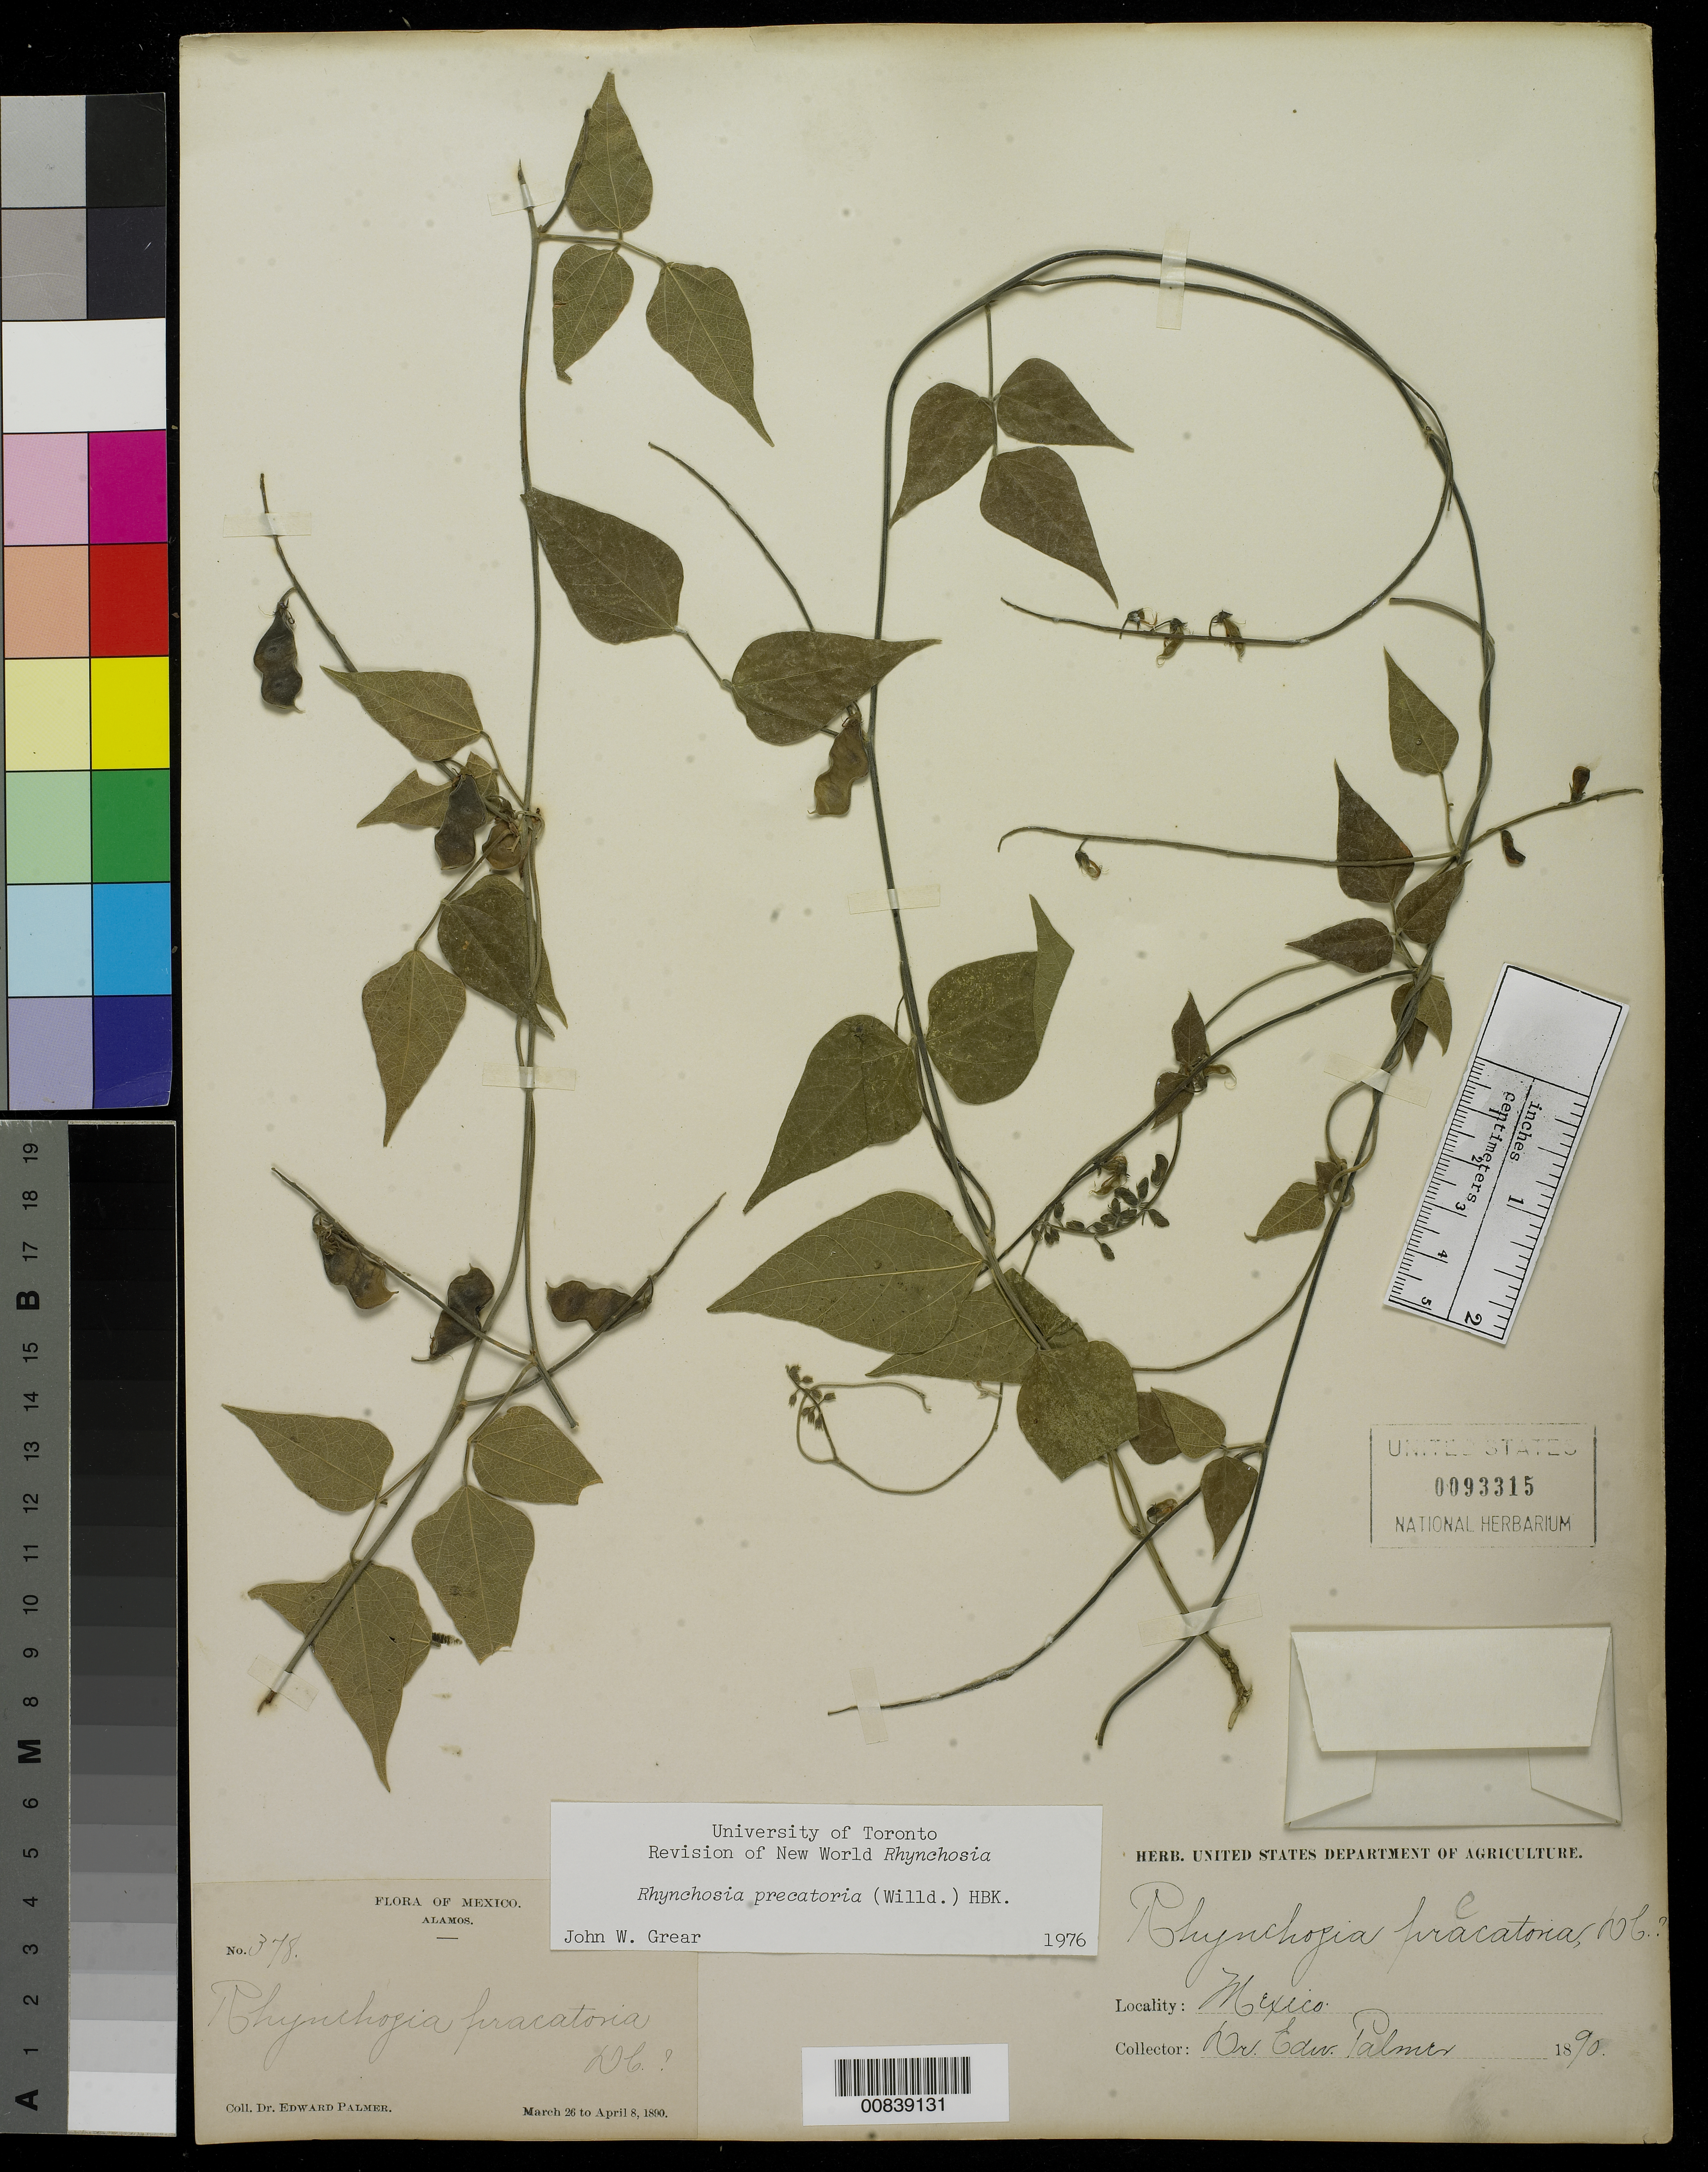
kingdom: Plantae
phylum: Tracheophyta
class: Magnoliopsida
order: Fabales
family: Fabaceae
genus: Rhynchosia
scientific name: Rhynchosia precatoria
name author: (Willd.) DC.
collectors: E. Palmer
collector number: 378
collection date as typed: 26 Mar 1890 to 08 Apr 1890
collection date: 1890-03-26/1890-04-08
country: Mexico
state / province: Sonora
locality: Alamos, Sonora.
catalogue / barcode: US 93315